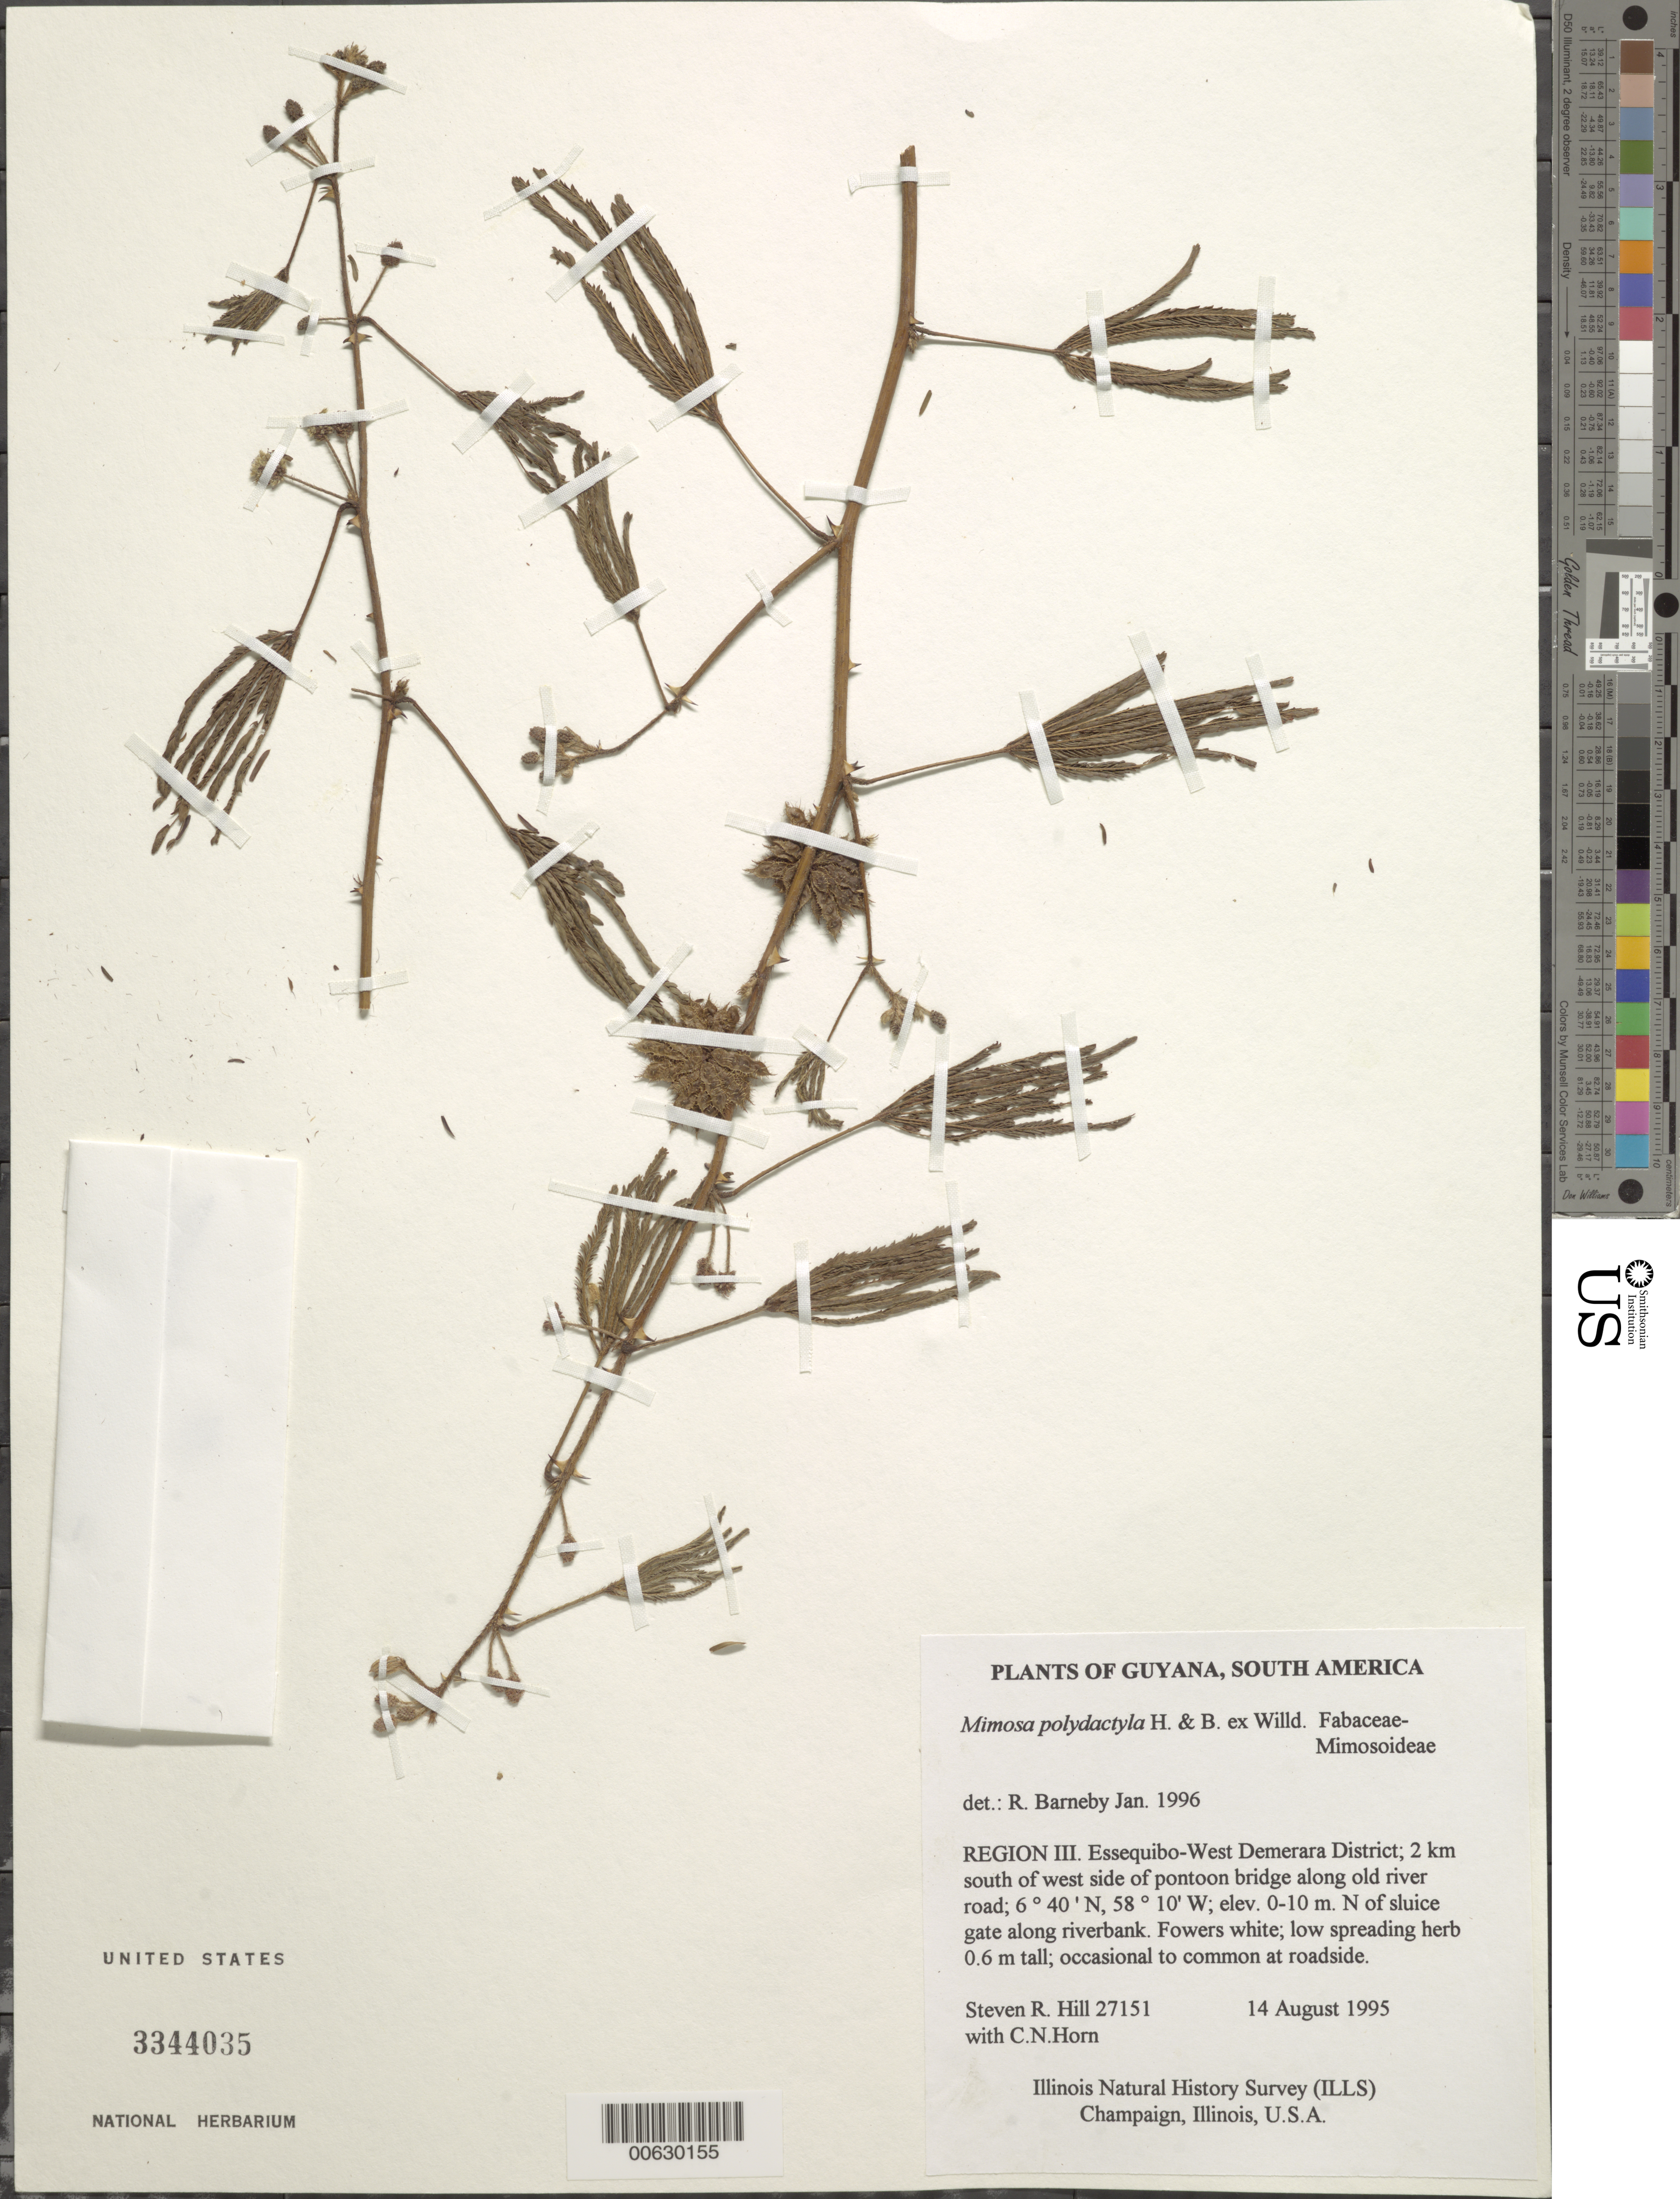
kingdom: Plantae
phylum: Tracheophyta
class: Magnoliopsida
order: Fabales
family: Fabaceae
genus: Mimosa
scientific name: Mimosa polydactyla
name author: Humb. & Bonpl. ex Willd.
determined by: Barneby, Rupert C., (NY)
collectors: S. R. Hill & C. N. Horn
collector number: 27151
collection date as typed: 14-Aug-95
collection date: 1995-08-14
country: Guyana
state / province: Essequibo Isl-W. Demerara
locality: Demerara R., W side along old road, 4.6 km S of pontoon bridge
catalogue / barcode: US 3344035